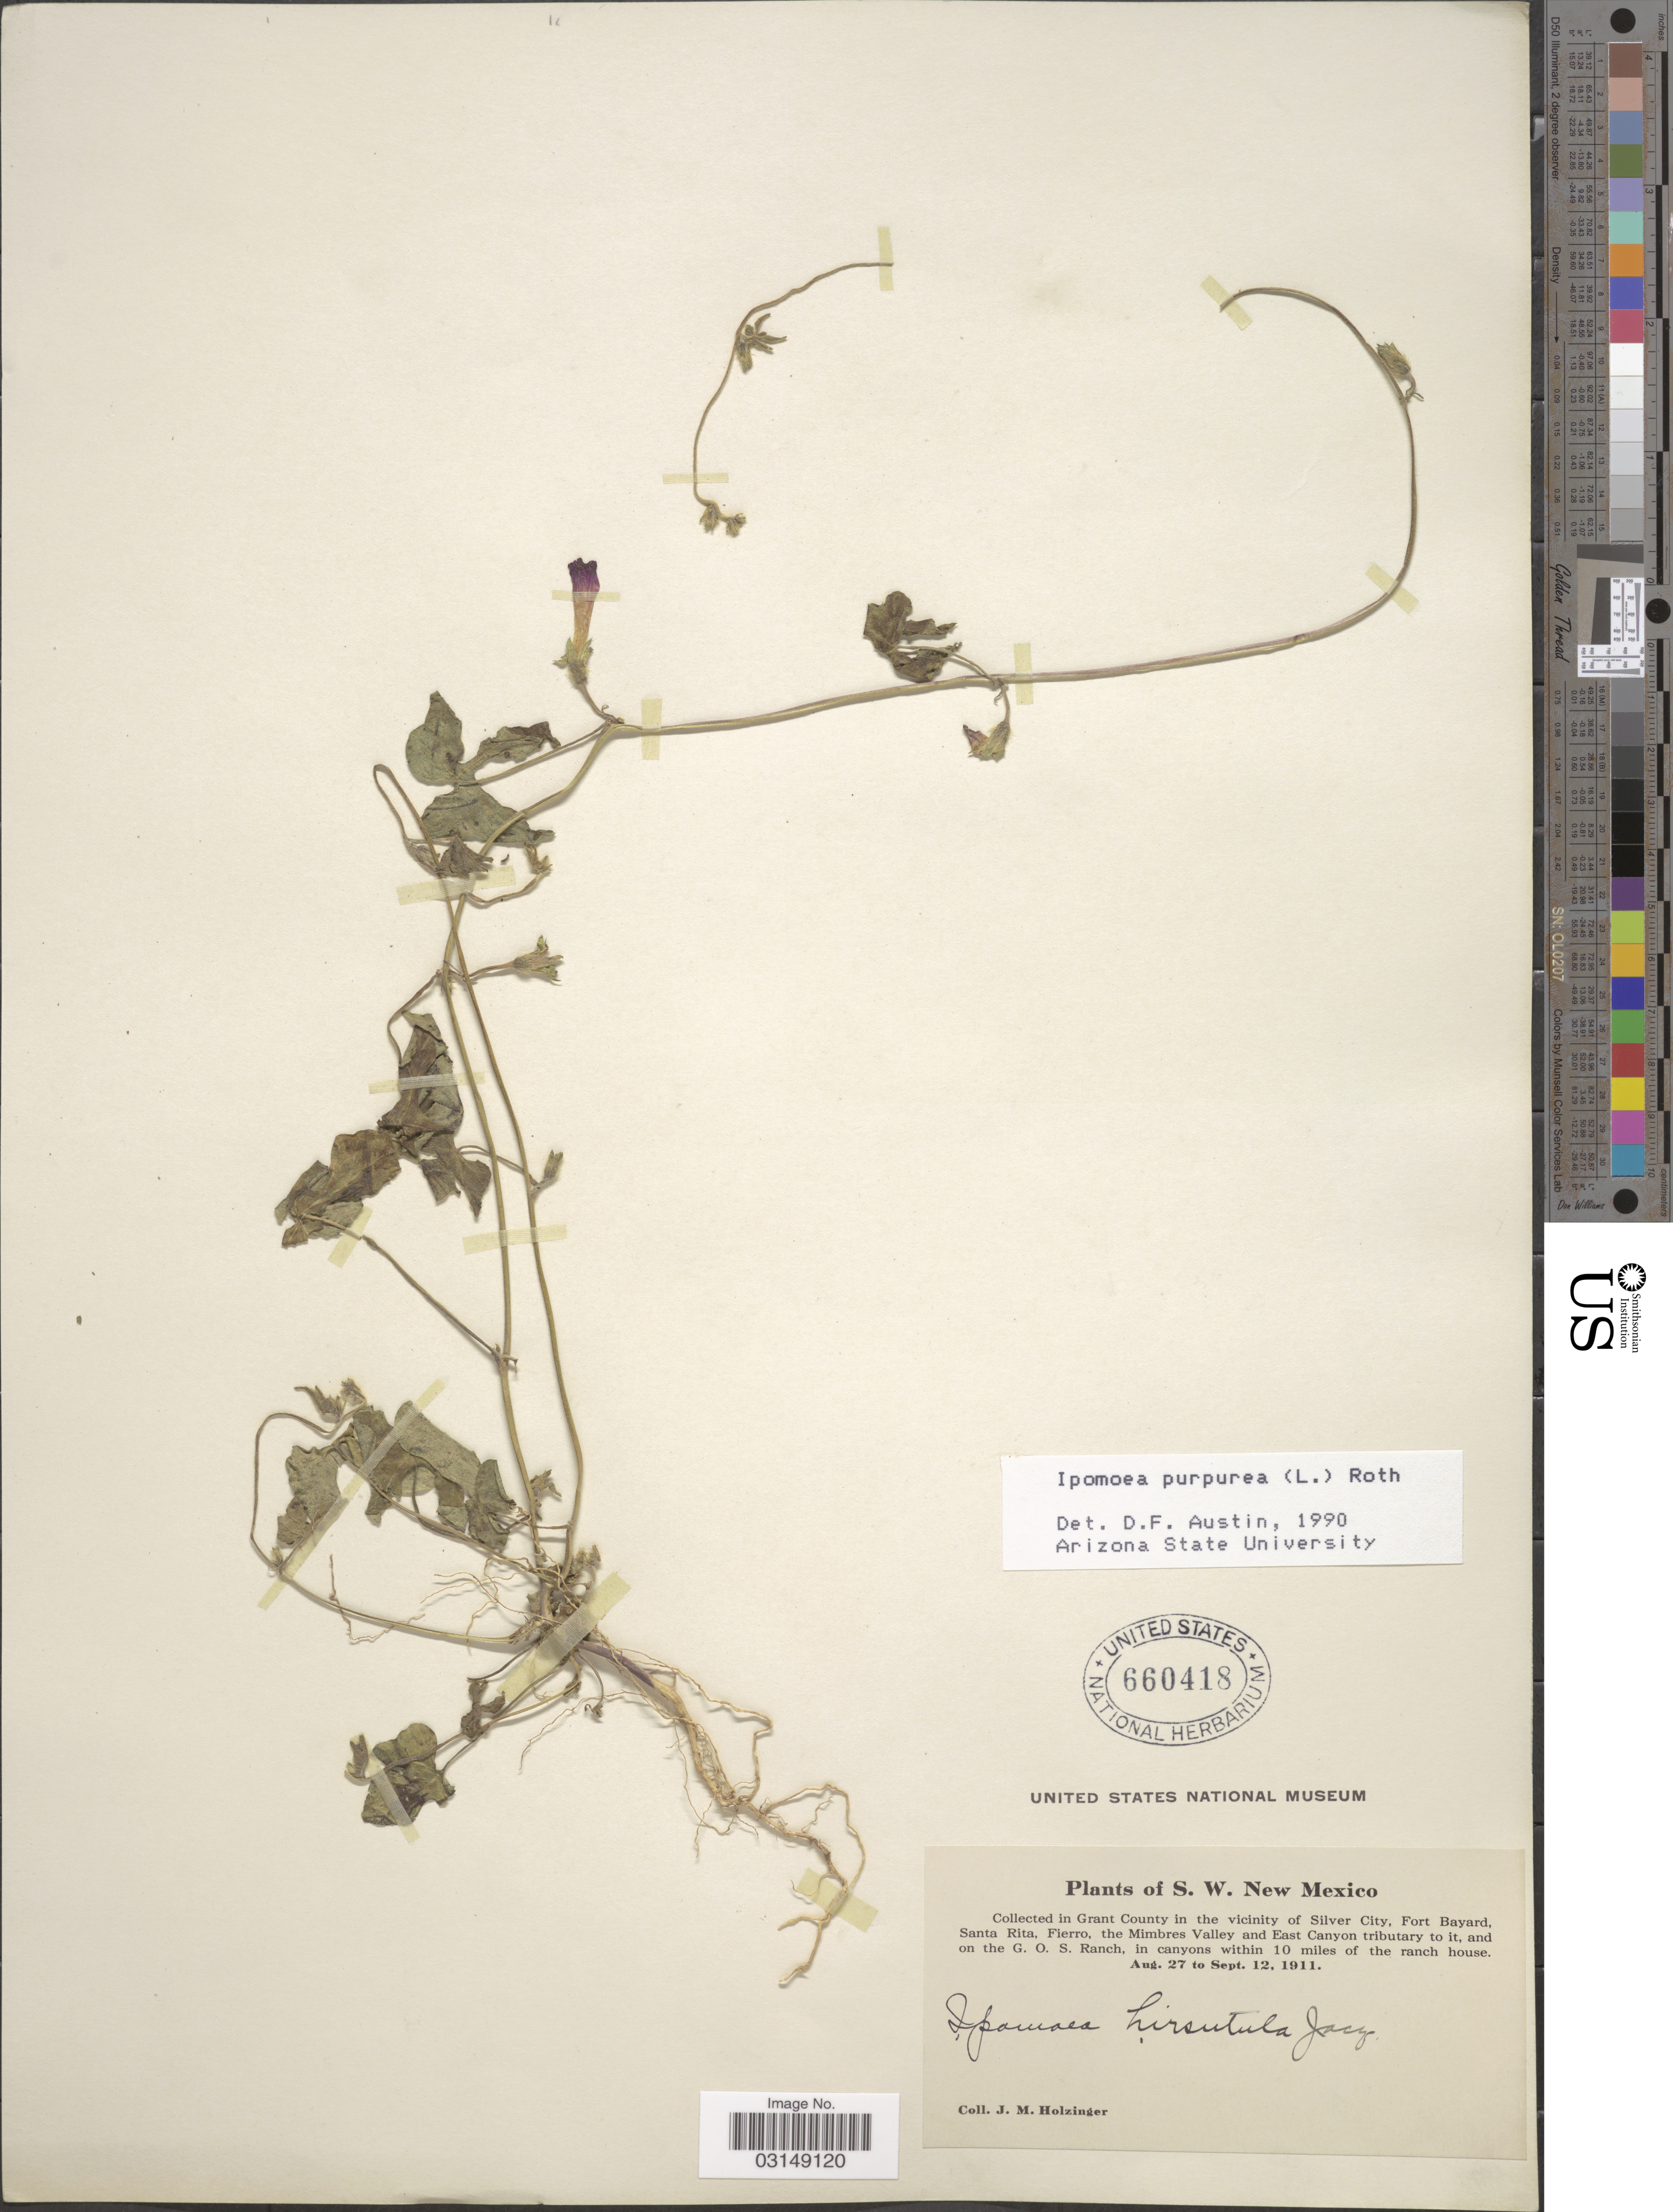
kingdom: Plantae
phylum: Tracheophyta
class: Magnoliopsida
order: Solanales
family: Convolvulaceae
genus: Ipomoea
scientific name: Ipomoea purpurea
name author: (L.) Roth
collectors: J. M. Holzinger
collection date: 1911-08-27/1911-09-12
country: United States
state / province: New Mexico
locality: S. W. New Mexico. Grant County in the vicinity of Silver City, Fort Bayard, Santa Rita, Fierro, the Mimbres Valley and East Canyon tributary to it, and on the G. O. S. Ranch, in canyons within 10 miles of the ranch house.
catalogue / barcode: US 660418